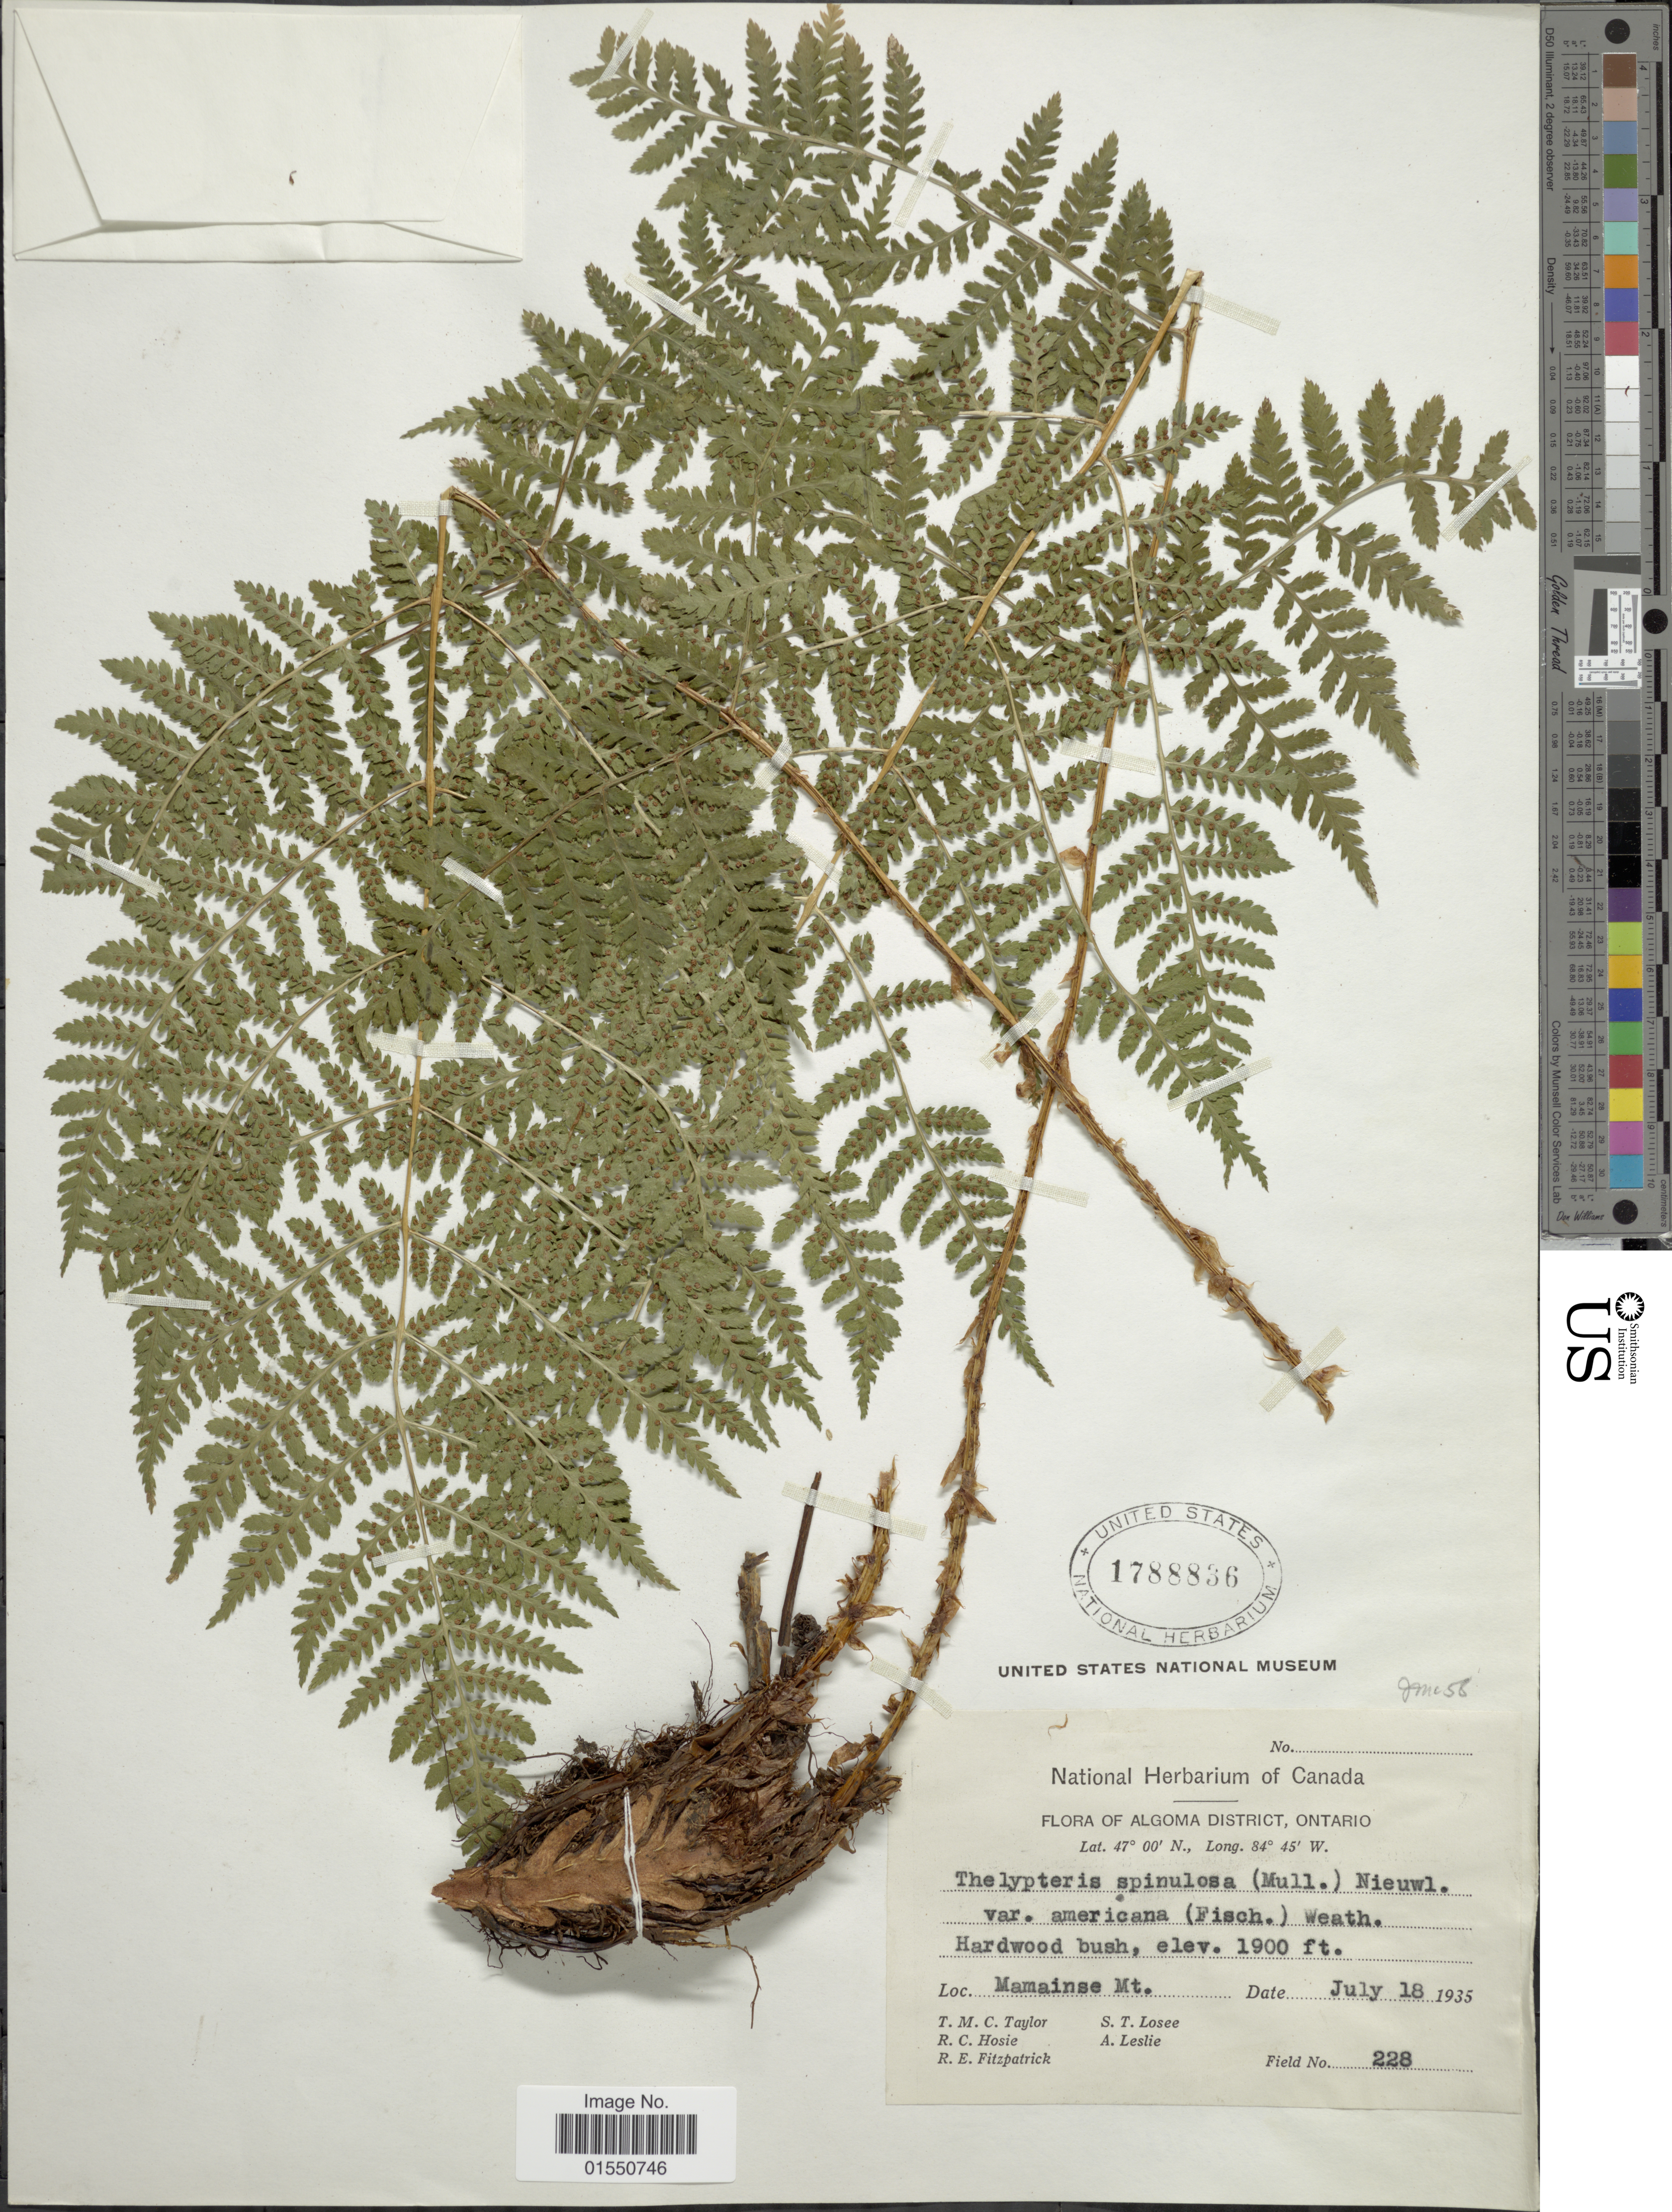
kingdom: Plantae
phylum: Tracheophyta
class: Polypodiopsida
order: Polypodiales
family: Dryopteridaceae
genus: Dryopteris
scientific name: Dryopteris expansa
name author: (C. Presl) Fraser-Jenk. & Jermy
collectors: T. M. C. Taylor, R. Hosie, R. Fitzpatrick, S. Losee & A. Leslie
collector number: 228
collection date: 1935-07-18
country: Canada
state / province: Ontario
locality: Algoma District, Hardwood bush, Mamainse Mt.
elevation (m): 579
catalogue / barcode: US 1788836